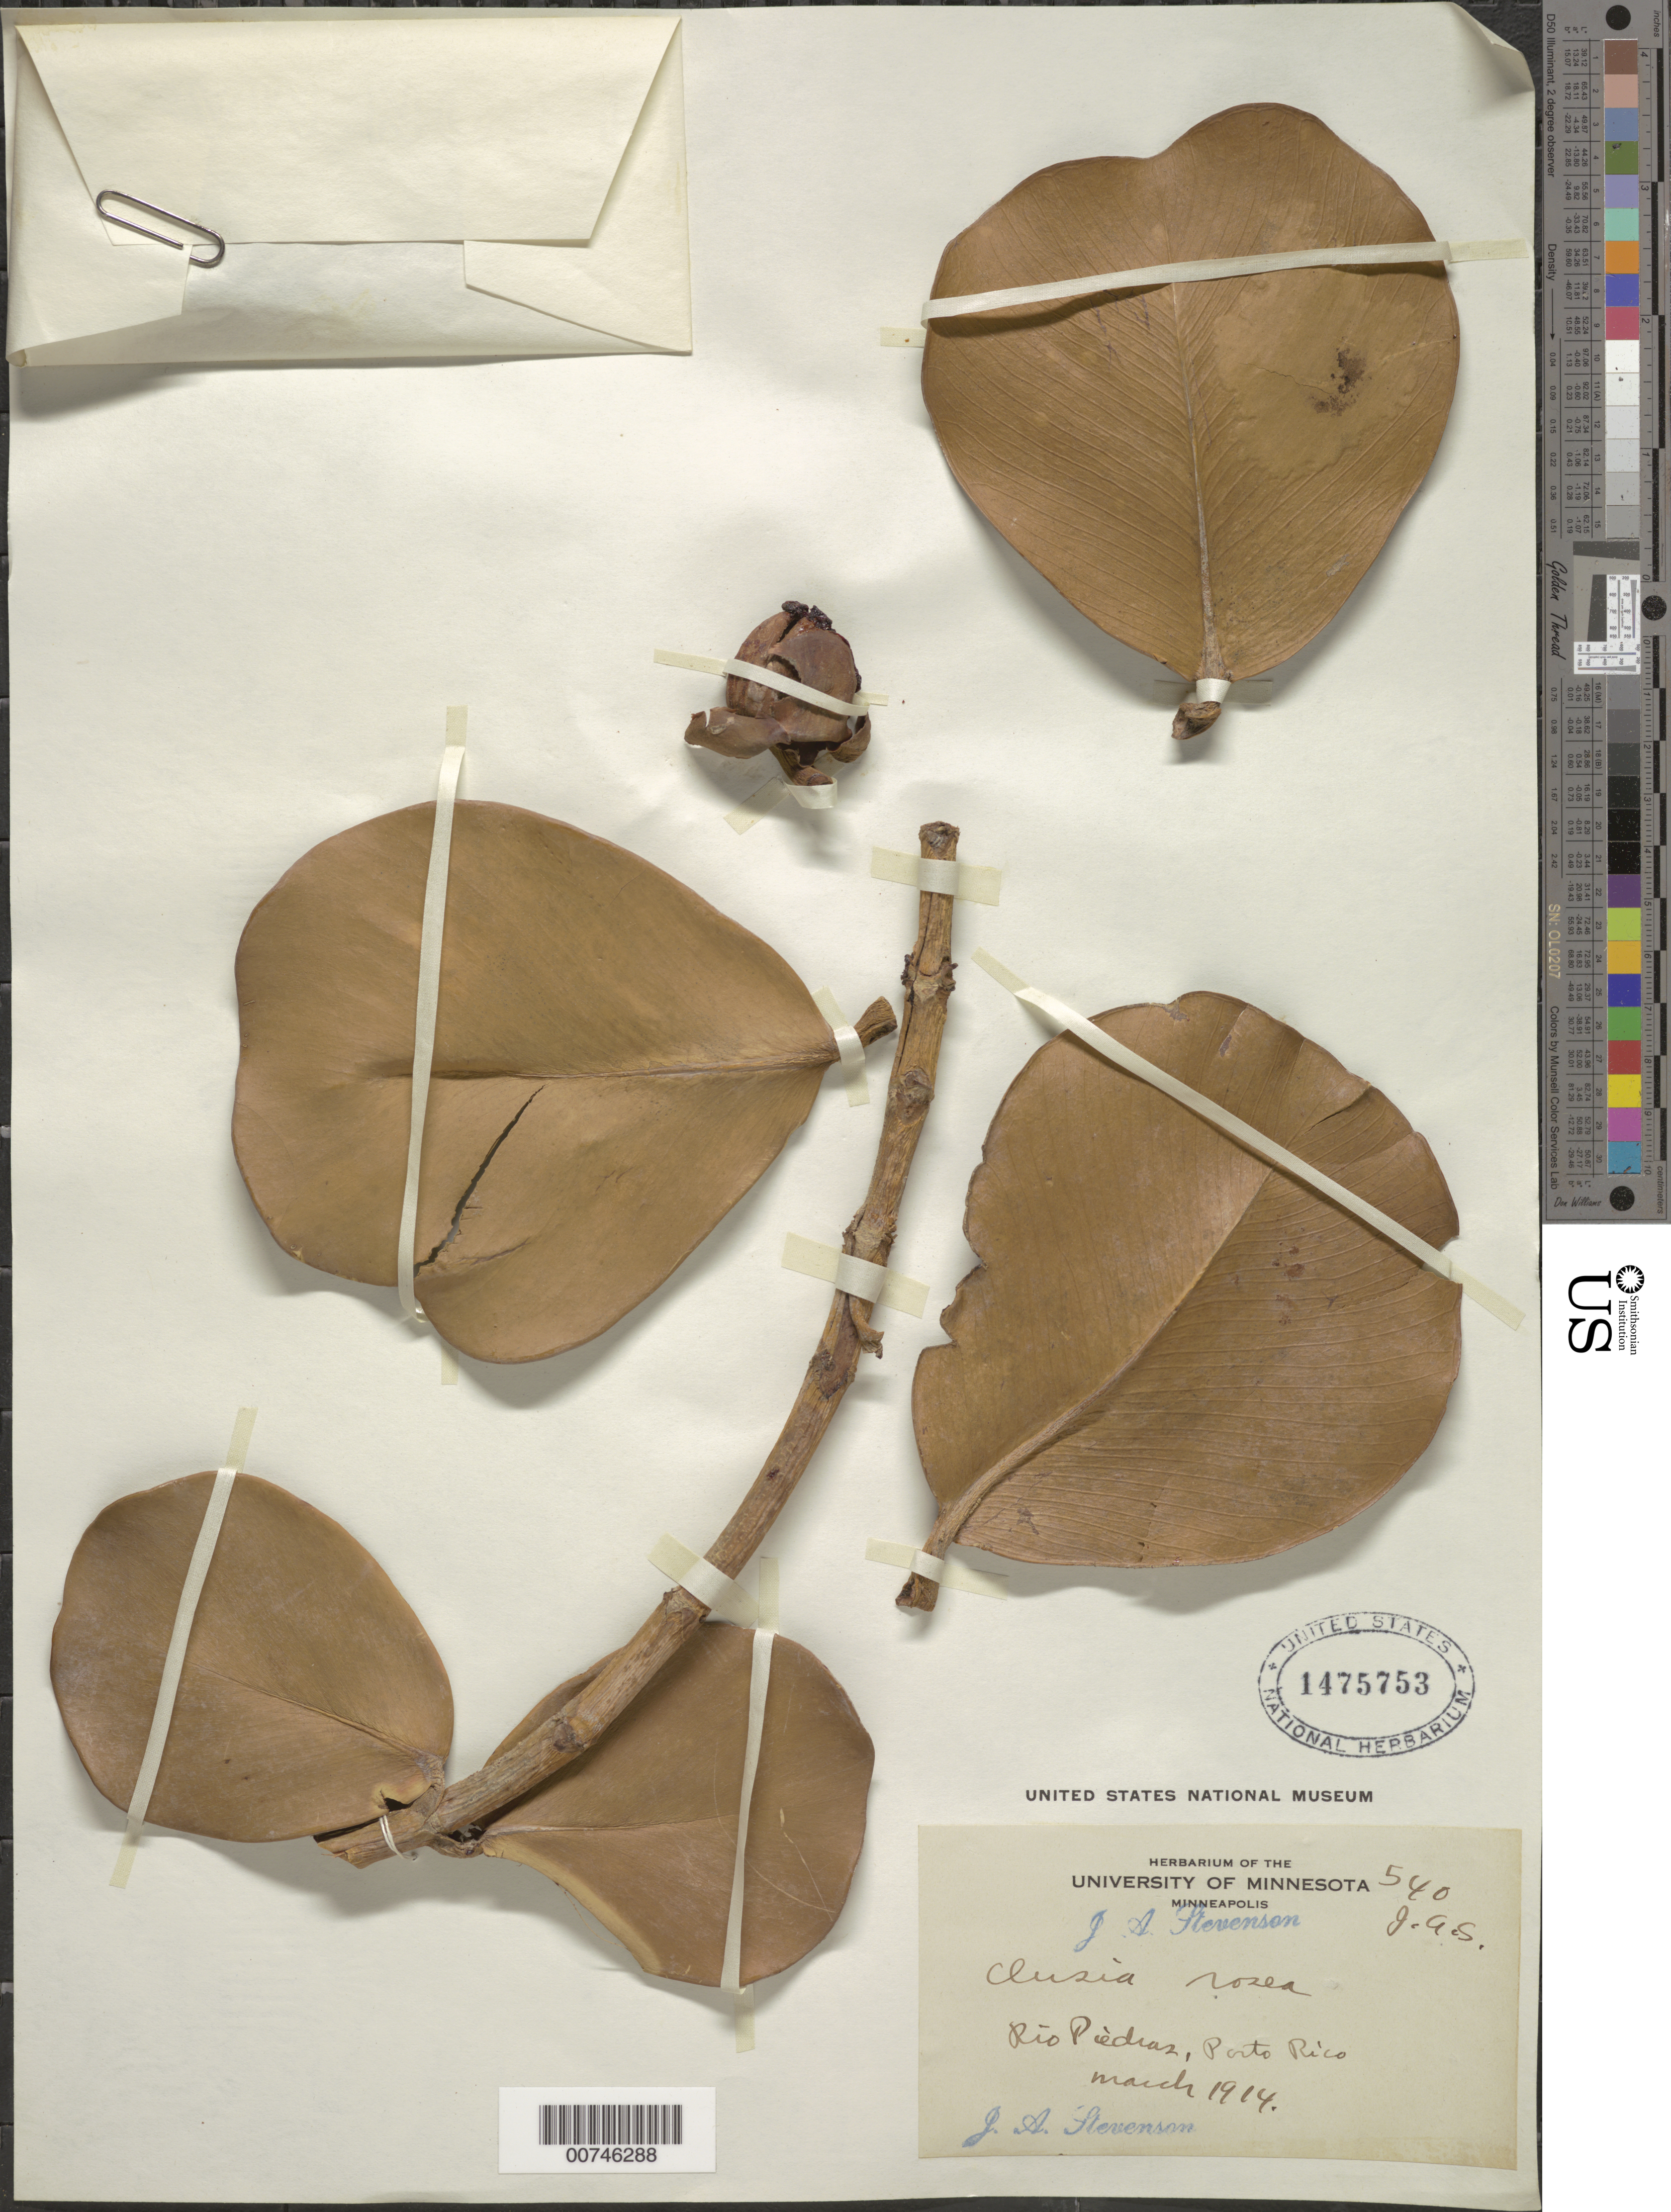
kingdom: Plantae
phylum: Tracheophyta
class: Magnoliopsida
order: Malpighiales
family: Clusiaceae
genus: Clusia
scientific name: Clusia rosea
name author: Jacq.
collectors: J. Stevenson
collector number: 540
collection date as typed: Mar 1914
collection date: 1914-03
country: Puerto Rico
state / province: San Juan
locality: Rio Piedras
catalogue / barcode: US 1475753